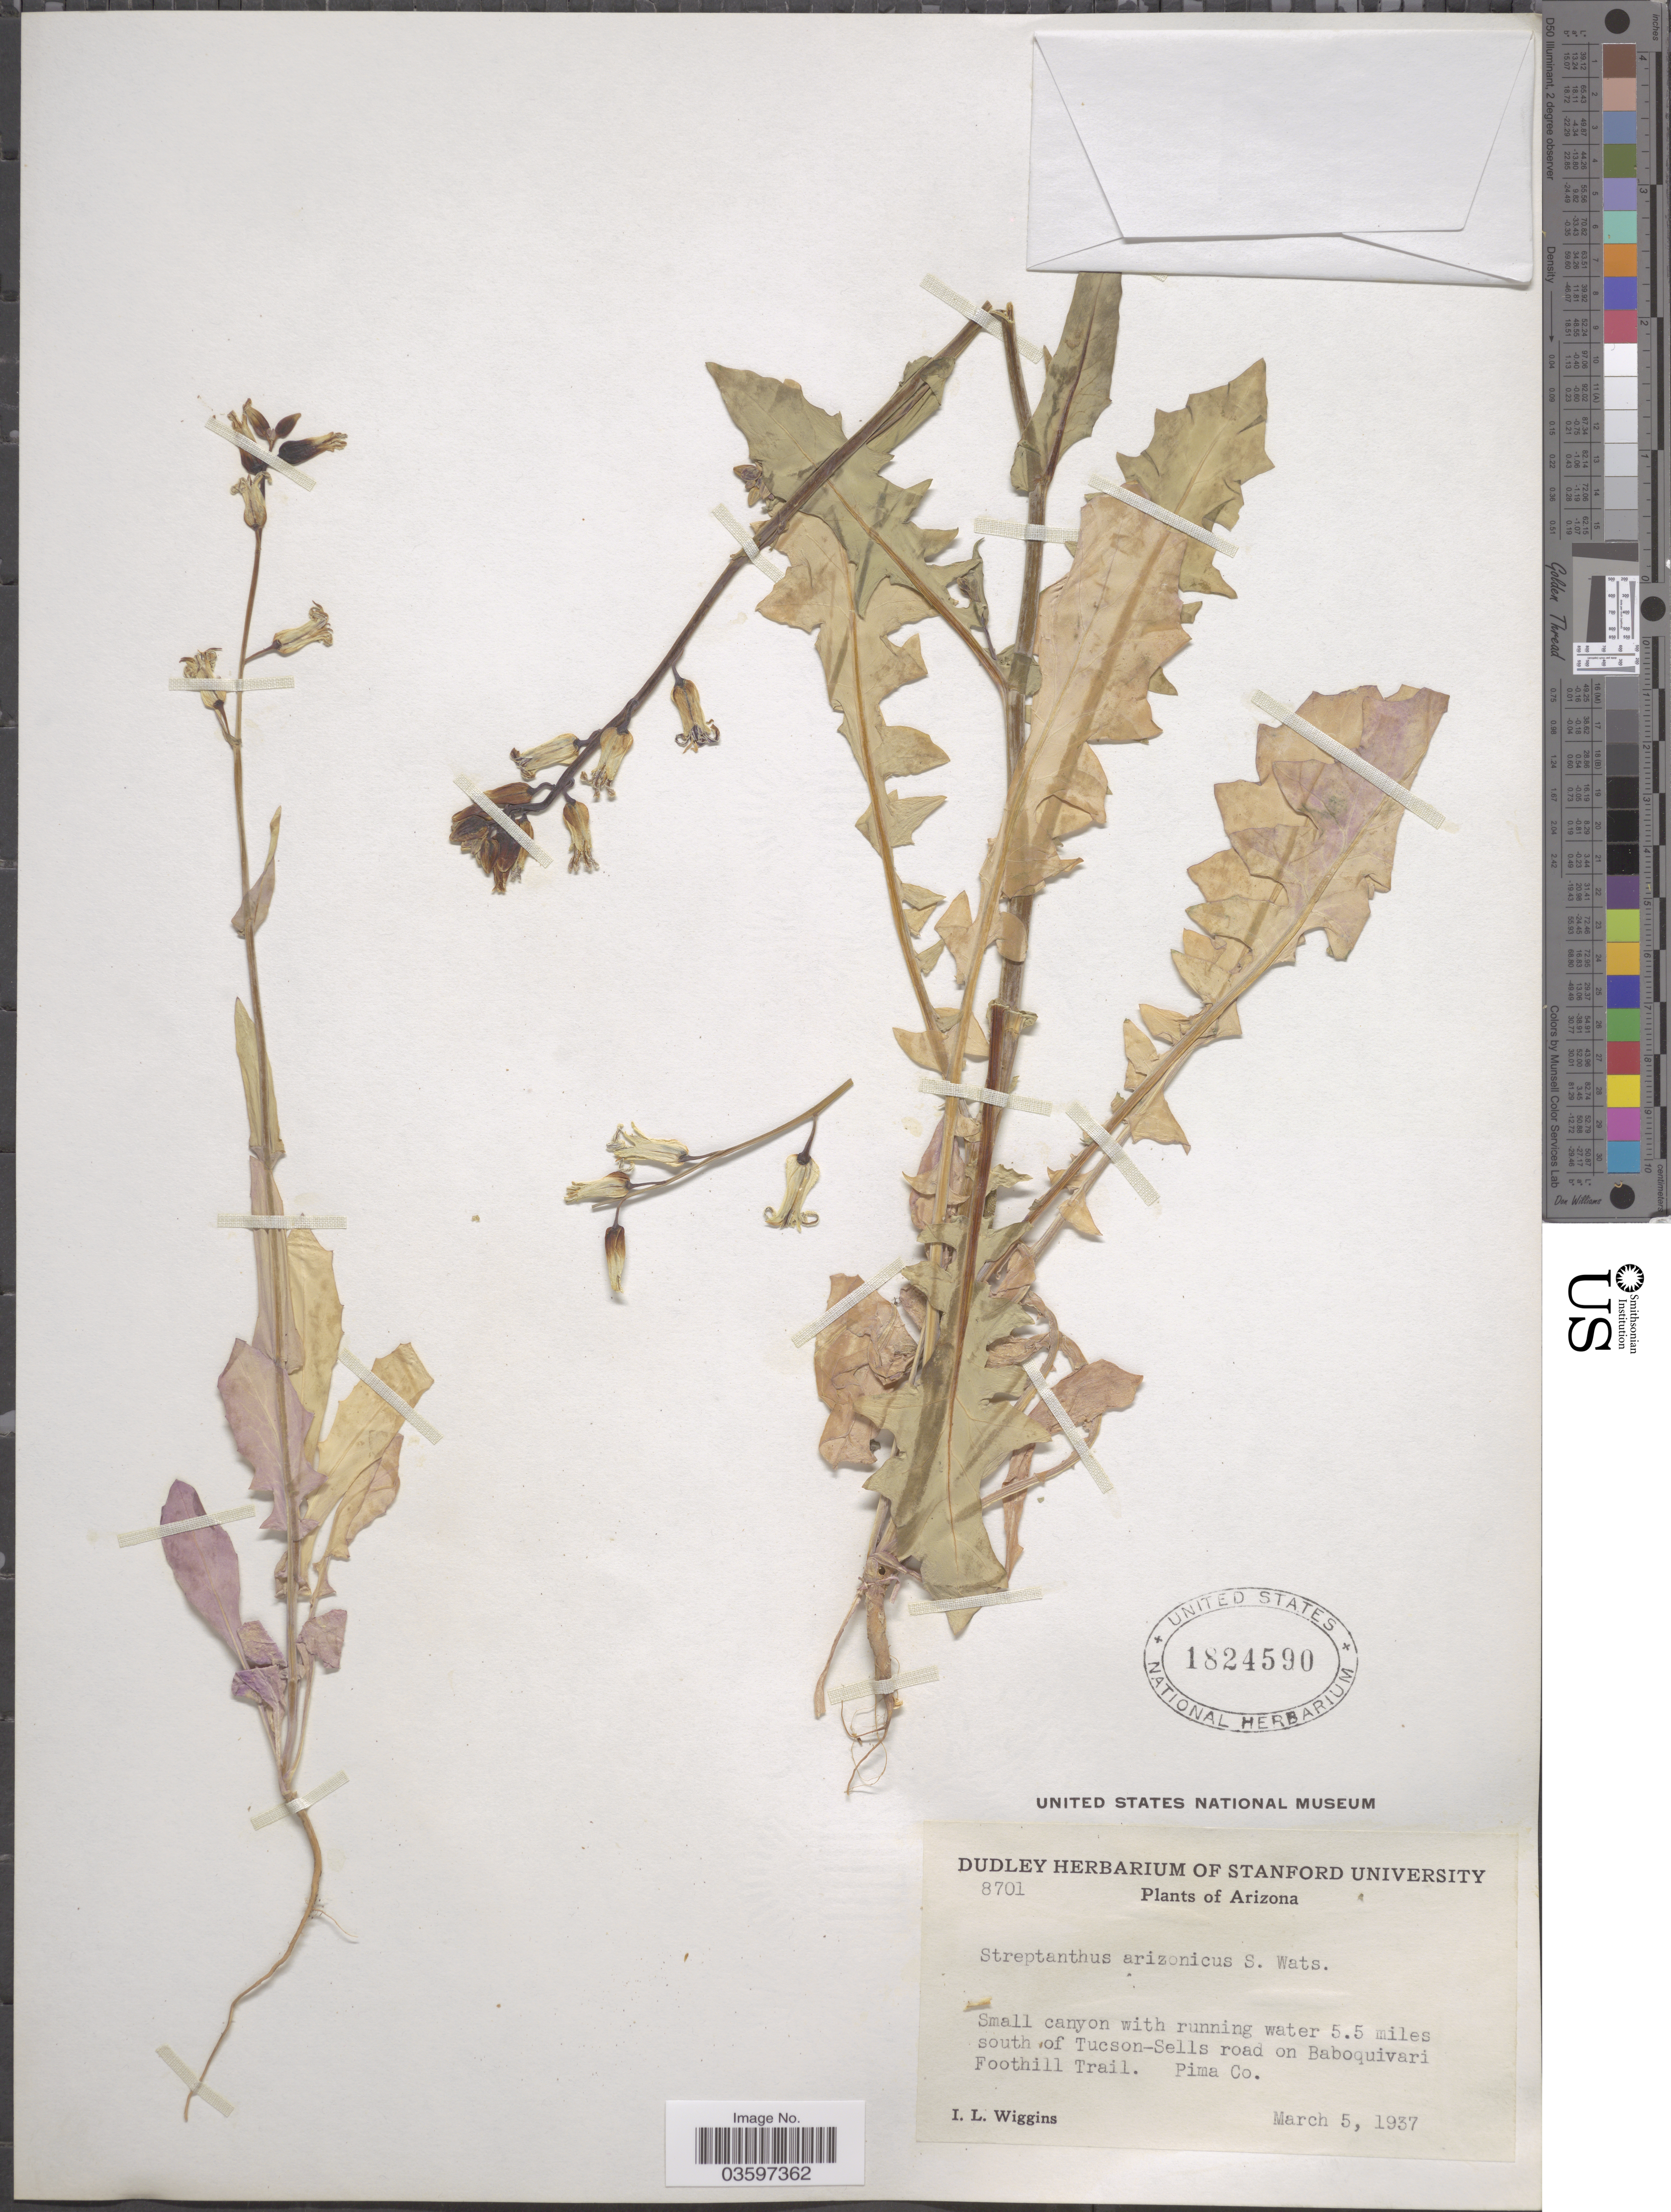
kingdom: Plantae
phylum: Tracheophyta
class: Magnoliopsida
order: Brassicales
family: Brassicaceae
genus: Streptanthus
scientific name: Streptanthus arizonicus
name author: S. Watson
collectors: I. L. Wiggins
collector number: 8701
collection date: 1937-03-05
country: United States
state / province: Arizona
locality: Small canyon with running water 5.5 miles south of Tucson-Sells road on Baboquivari Foothill Trail. Pima Co.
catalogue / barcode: US 1824590